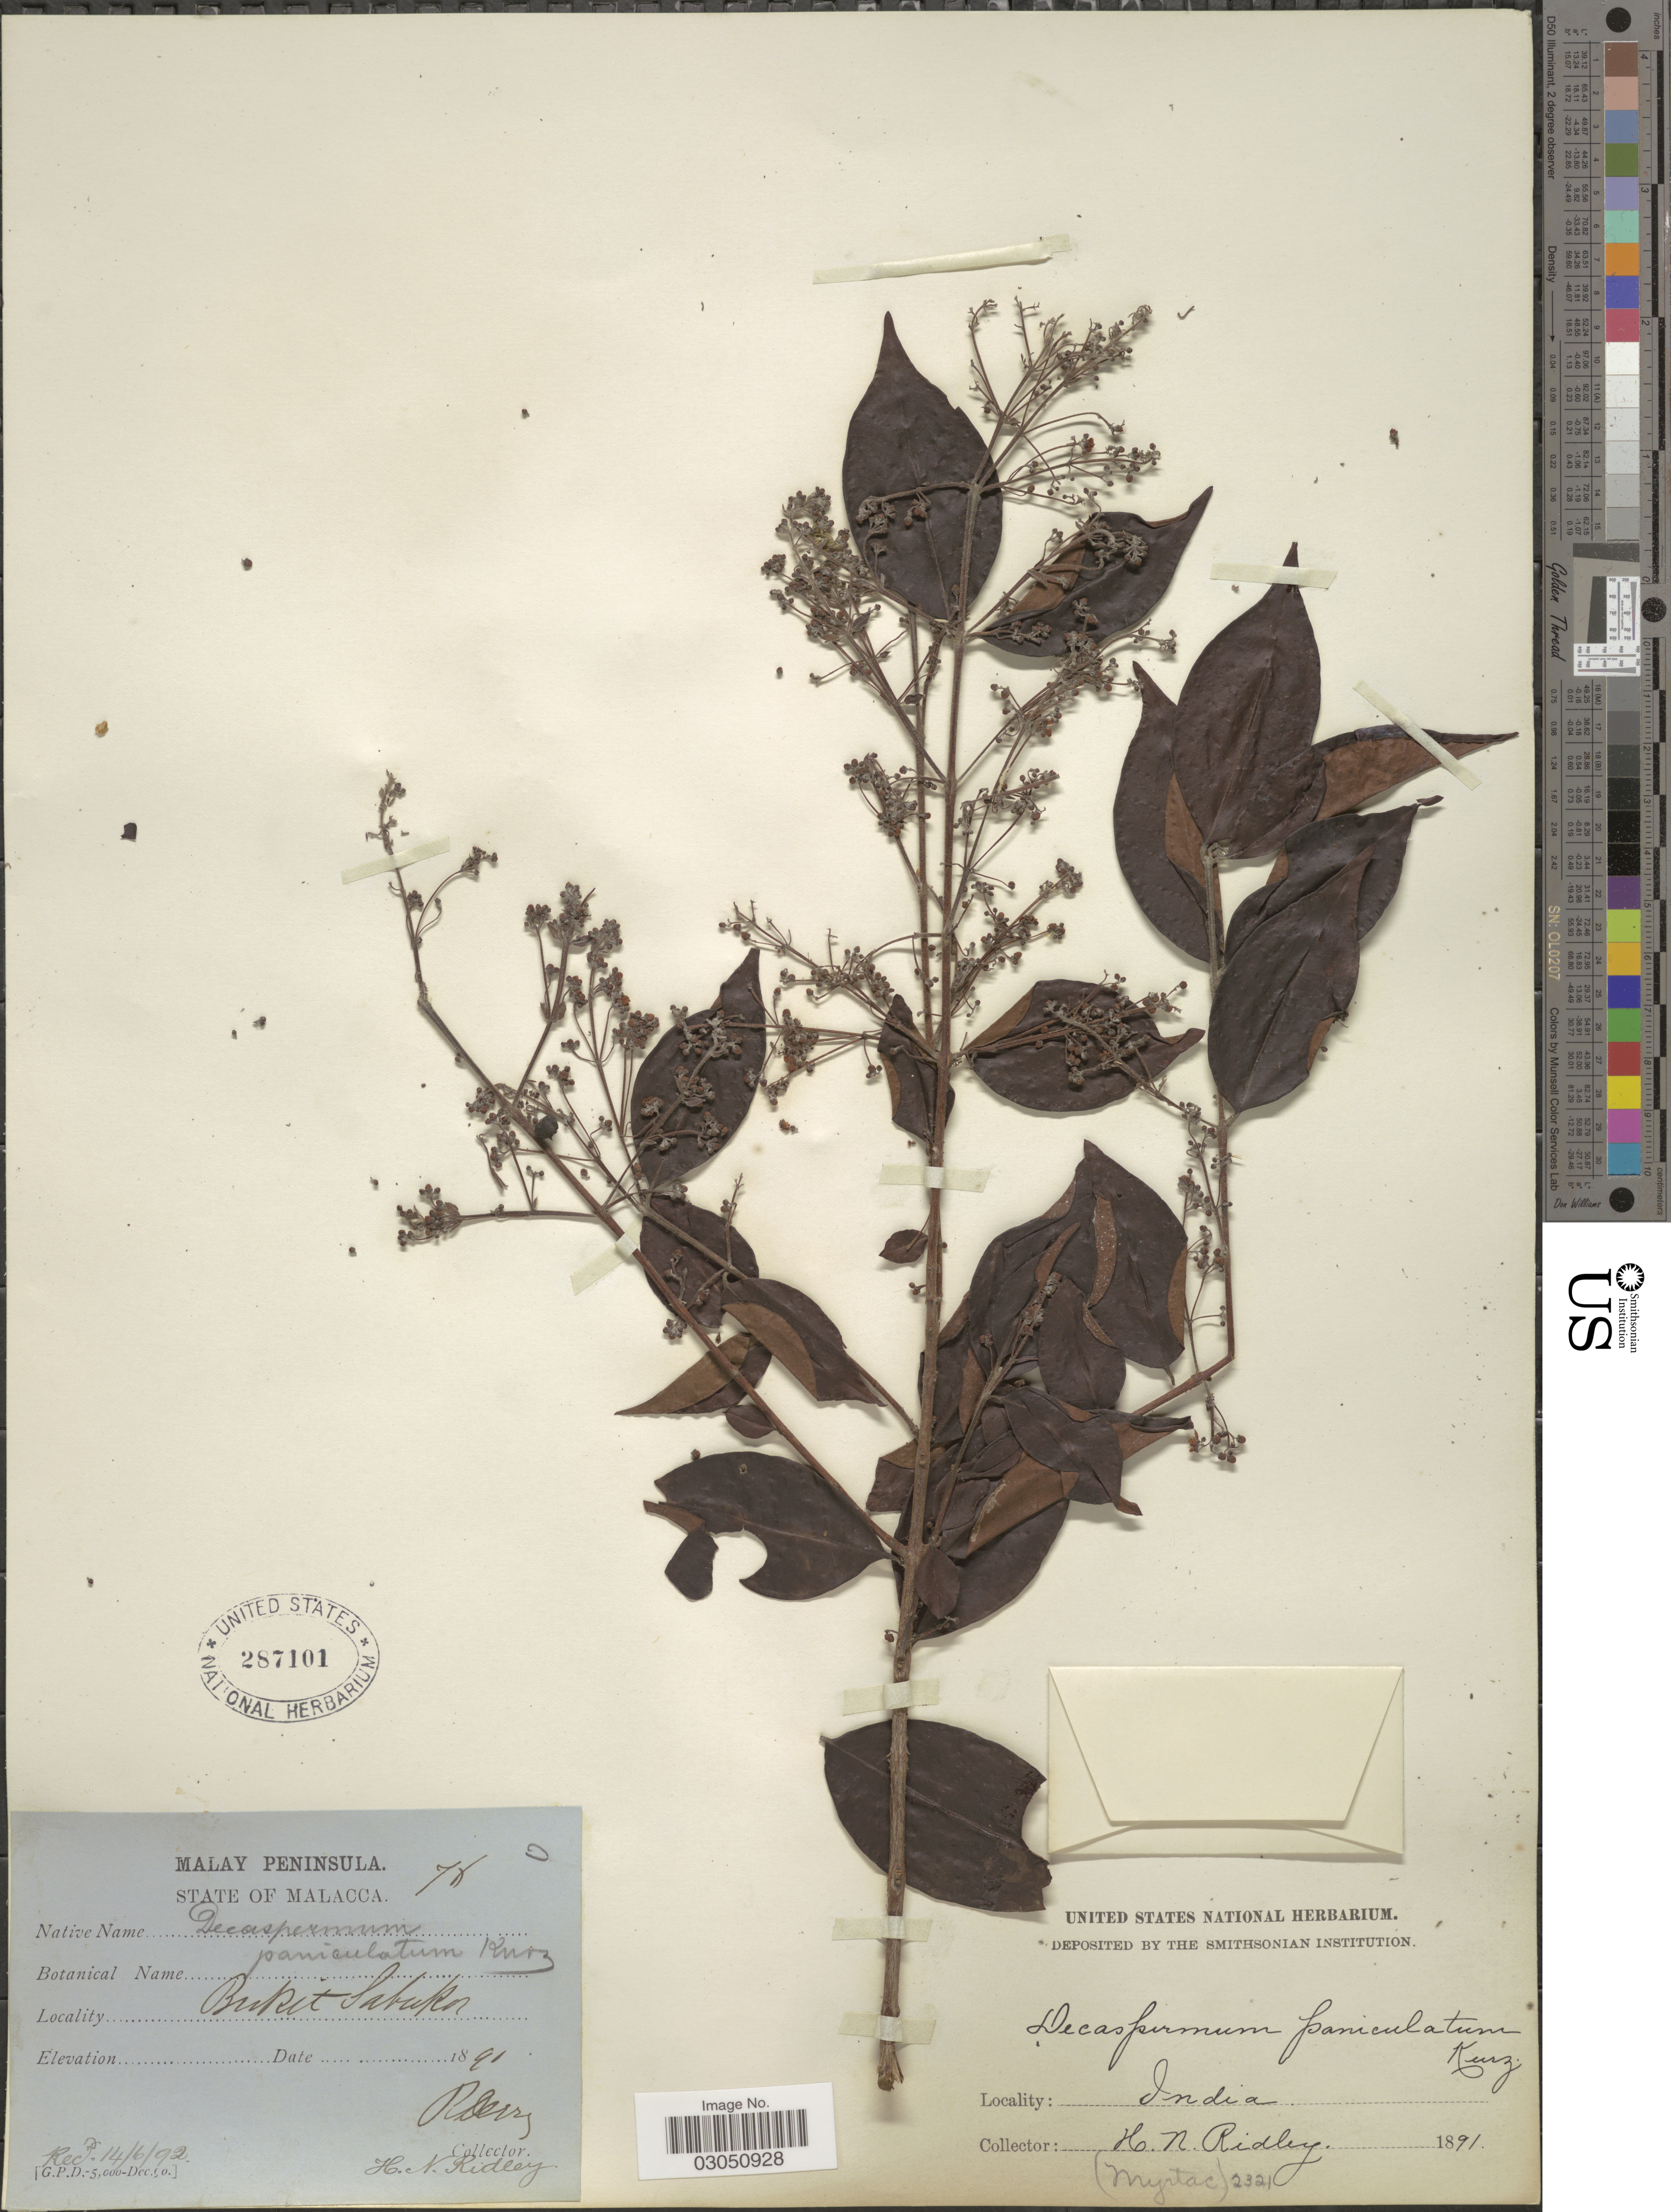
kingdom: Plantae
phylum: Tracheophyta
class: Magnoliopsida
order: Myrtales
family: Myrtaceae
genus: Decaspermum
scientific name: Decaspermum parviflorum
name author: (Lam.) A.J. Scott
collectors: H. N. Ridley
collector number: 76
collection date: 1891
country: Malaysia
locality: Malay Peninsula. State of Malacca. Bukit Sabukon.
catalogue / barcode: US 287101